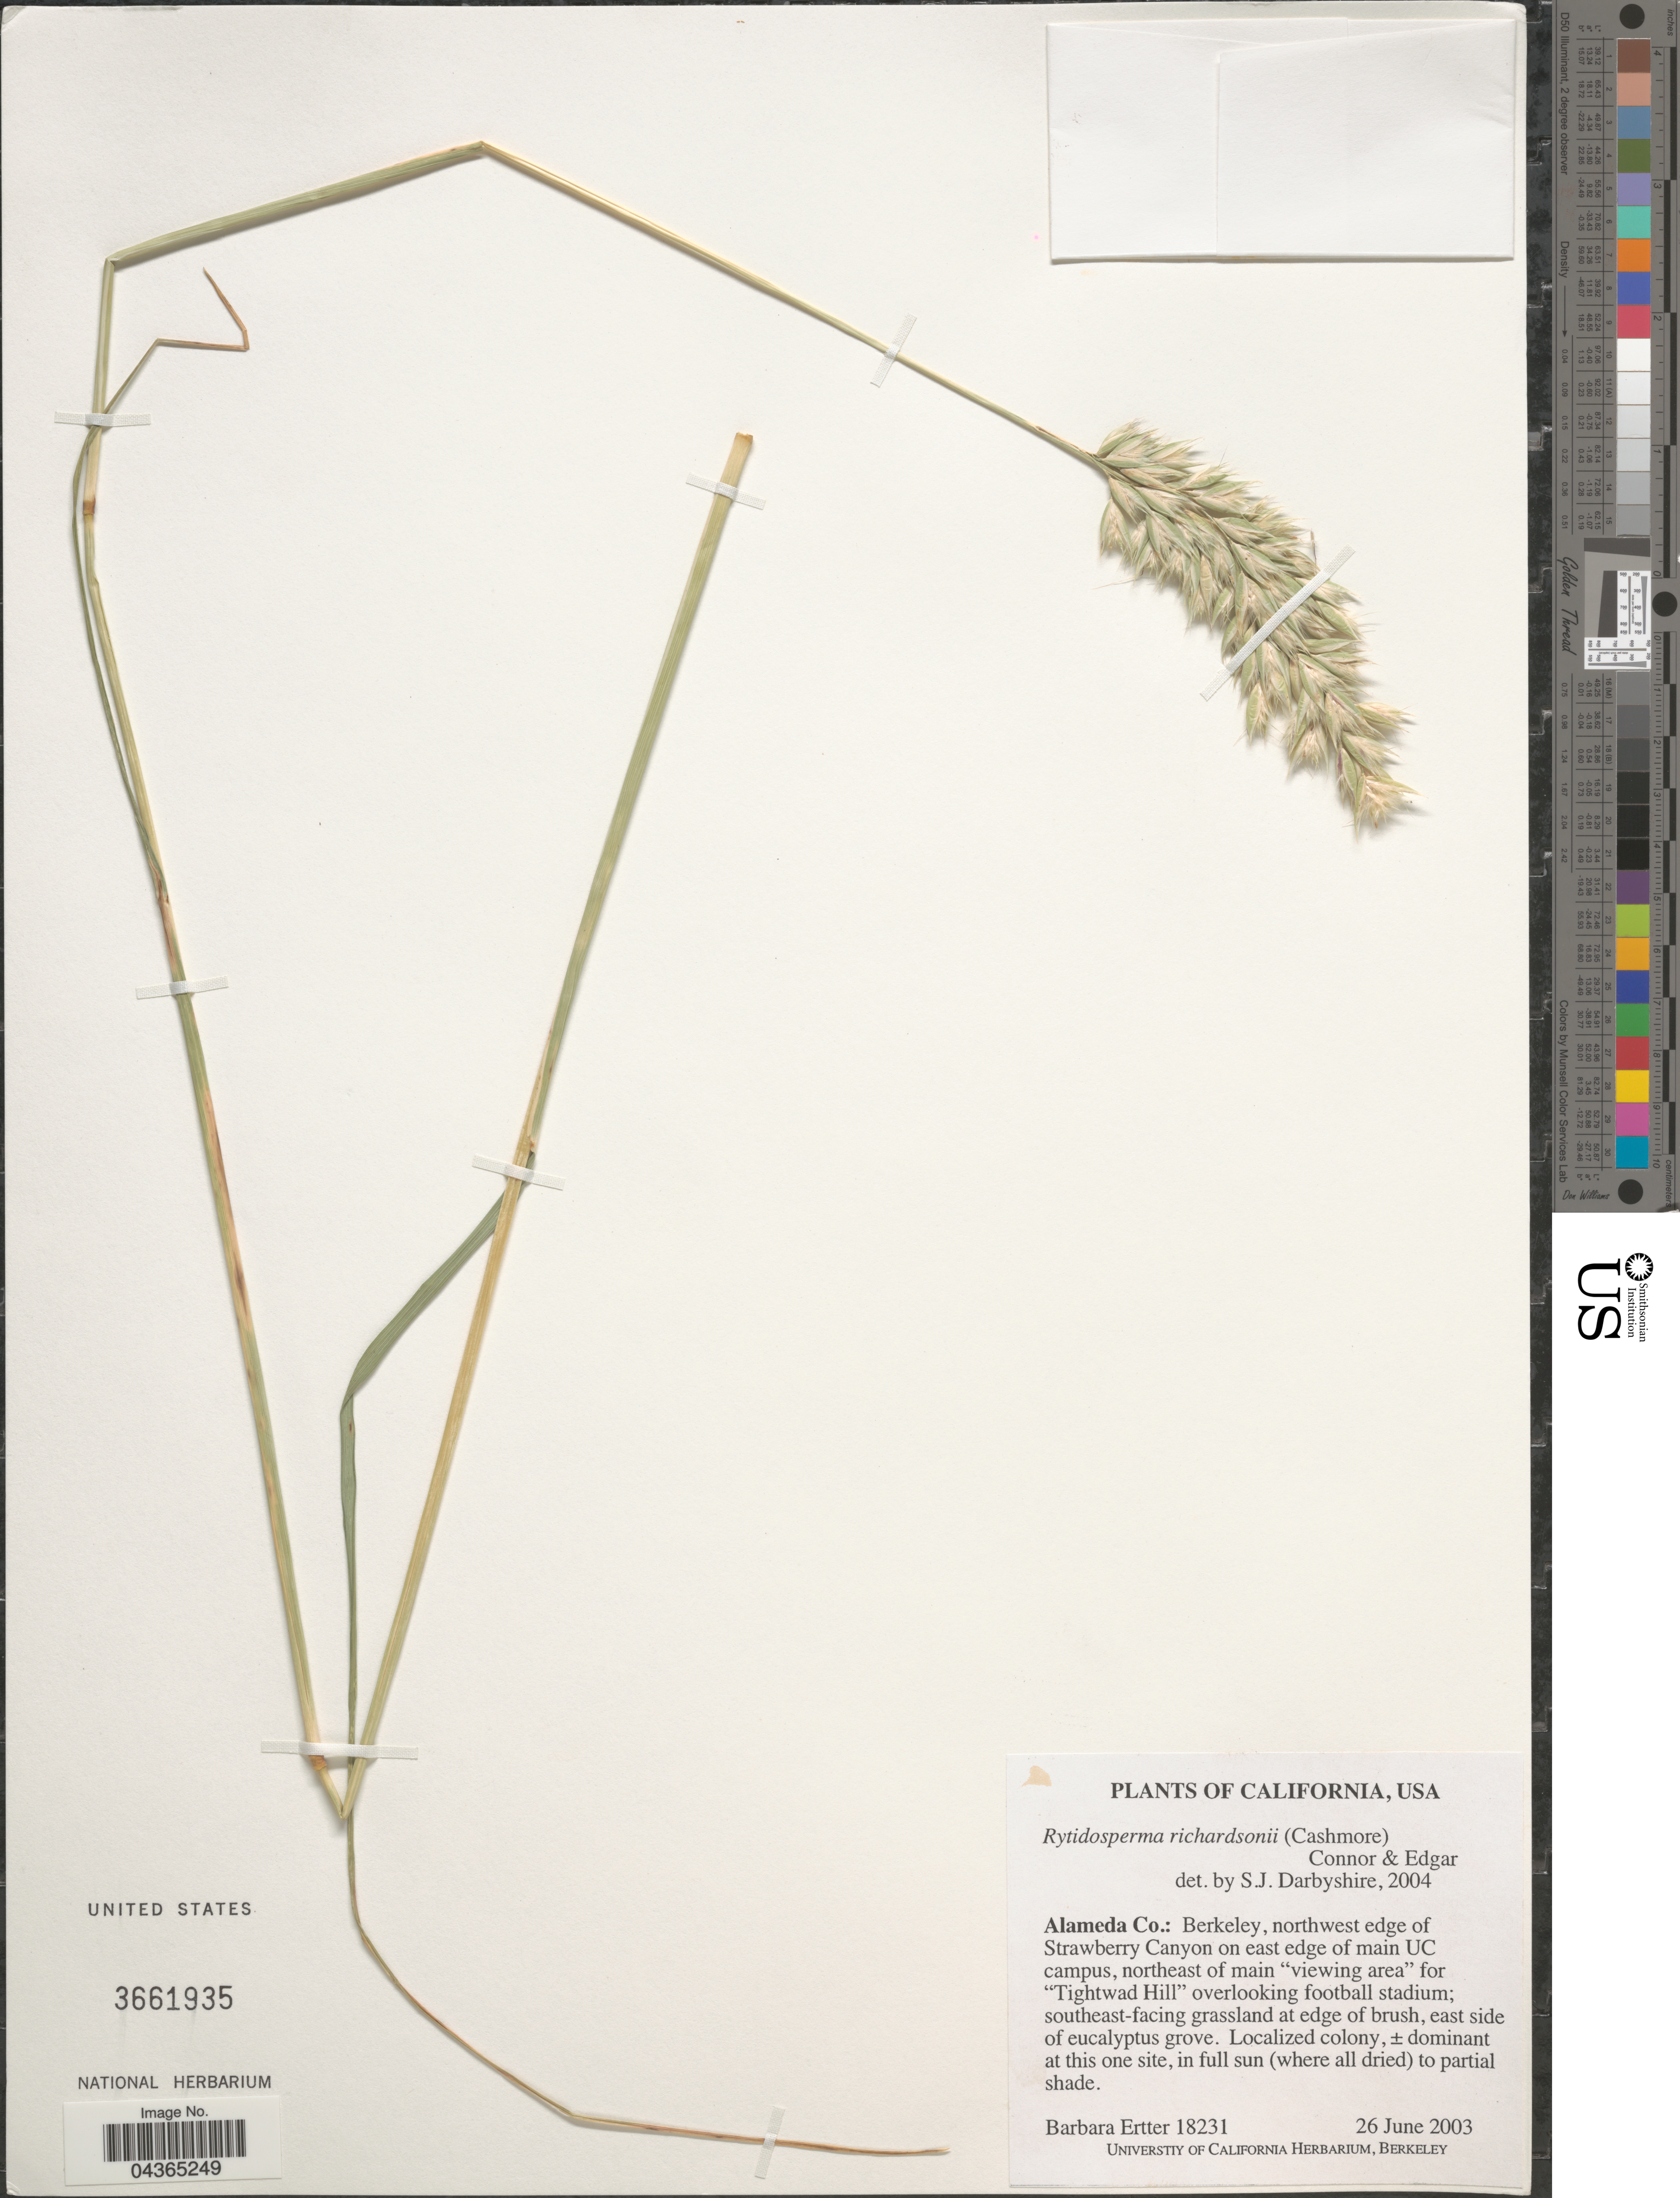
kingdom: Plantae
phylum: Tracheophyta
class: Liliopsida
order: Poales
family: Poaceae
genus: Rytidosperma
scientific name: Rytidosperma richardsonii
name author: (Cashmore) Connor & Edgar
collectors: B. Ertter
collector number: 18231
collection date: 2003-06-26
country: United States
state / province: California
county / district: Alameda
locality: Alameda Co.: Berkeley, northwest edge of Strawberry Canyon on east edge of main UC campus, northeast of main "viewing area" for "Tightward Hill" overlooking football stadium; southeast-facing grassland at edge of brush, east side of eucalyptus grove.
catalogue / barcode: US 3661935